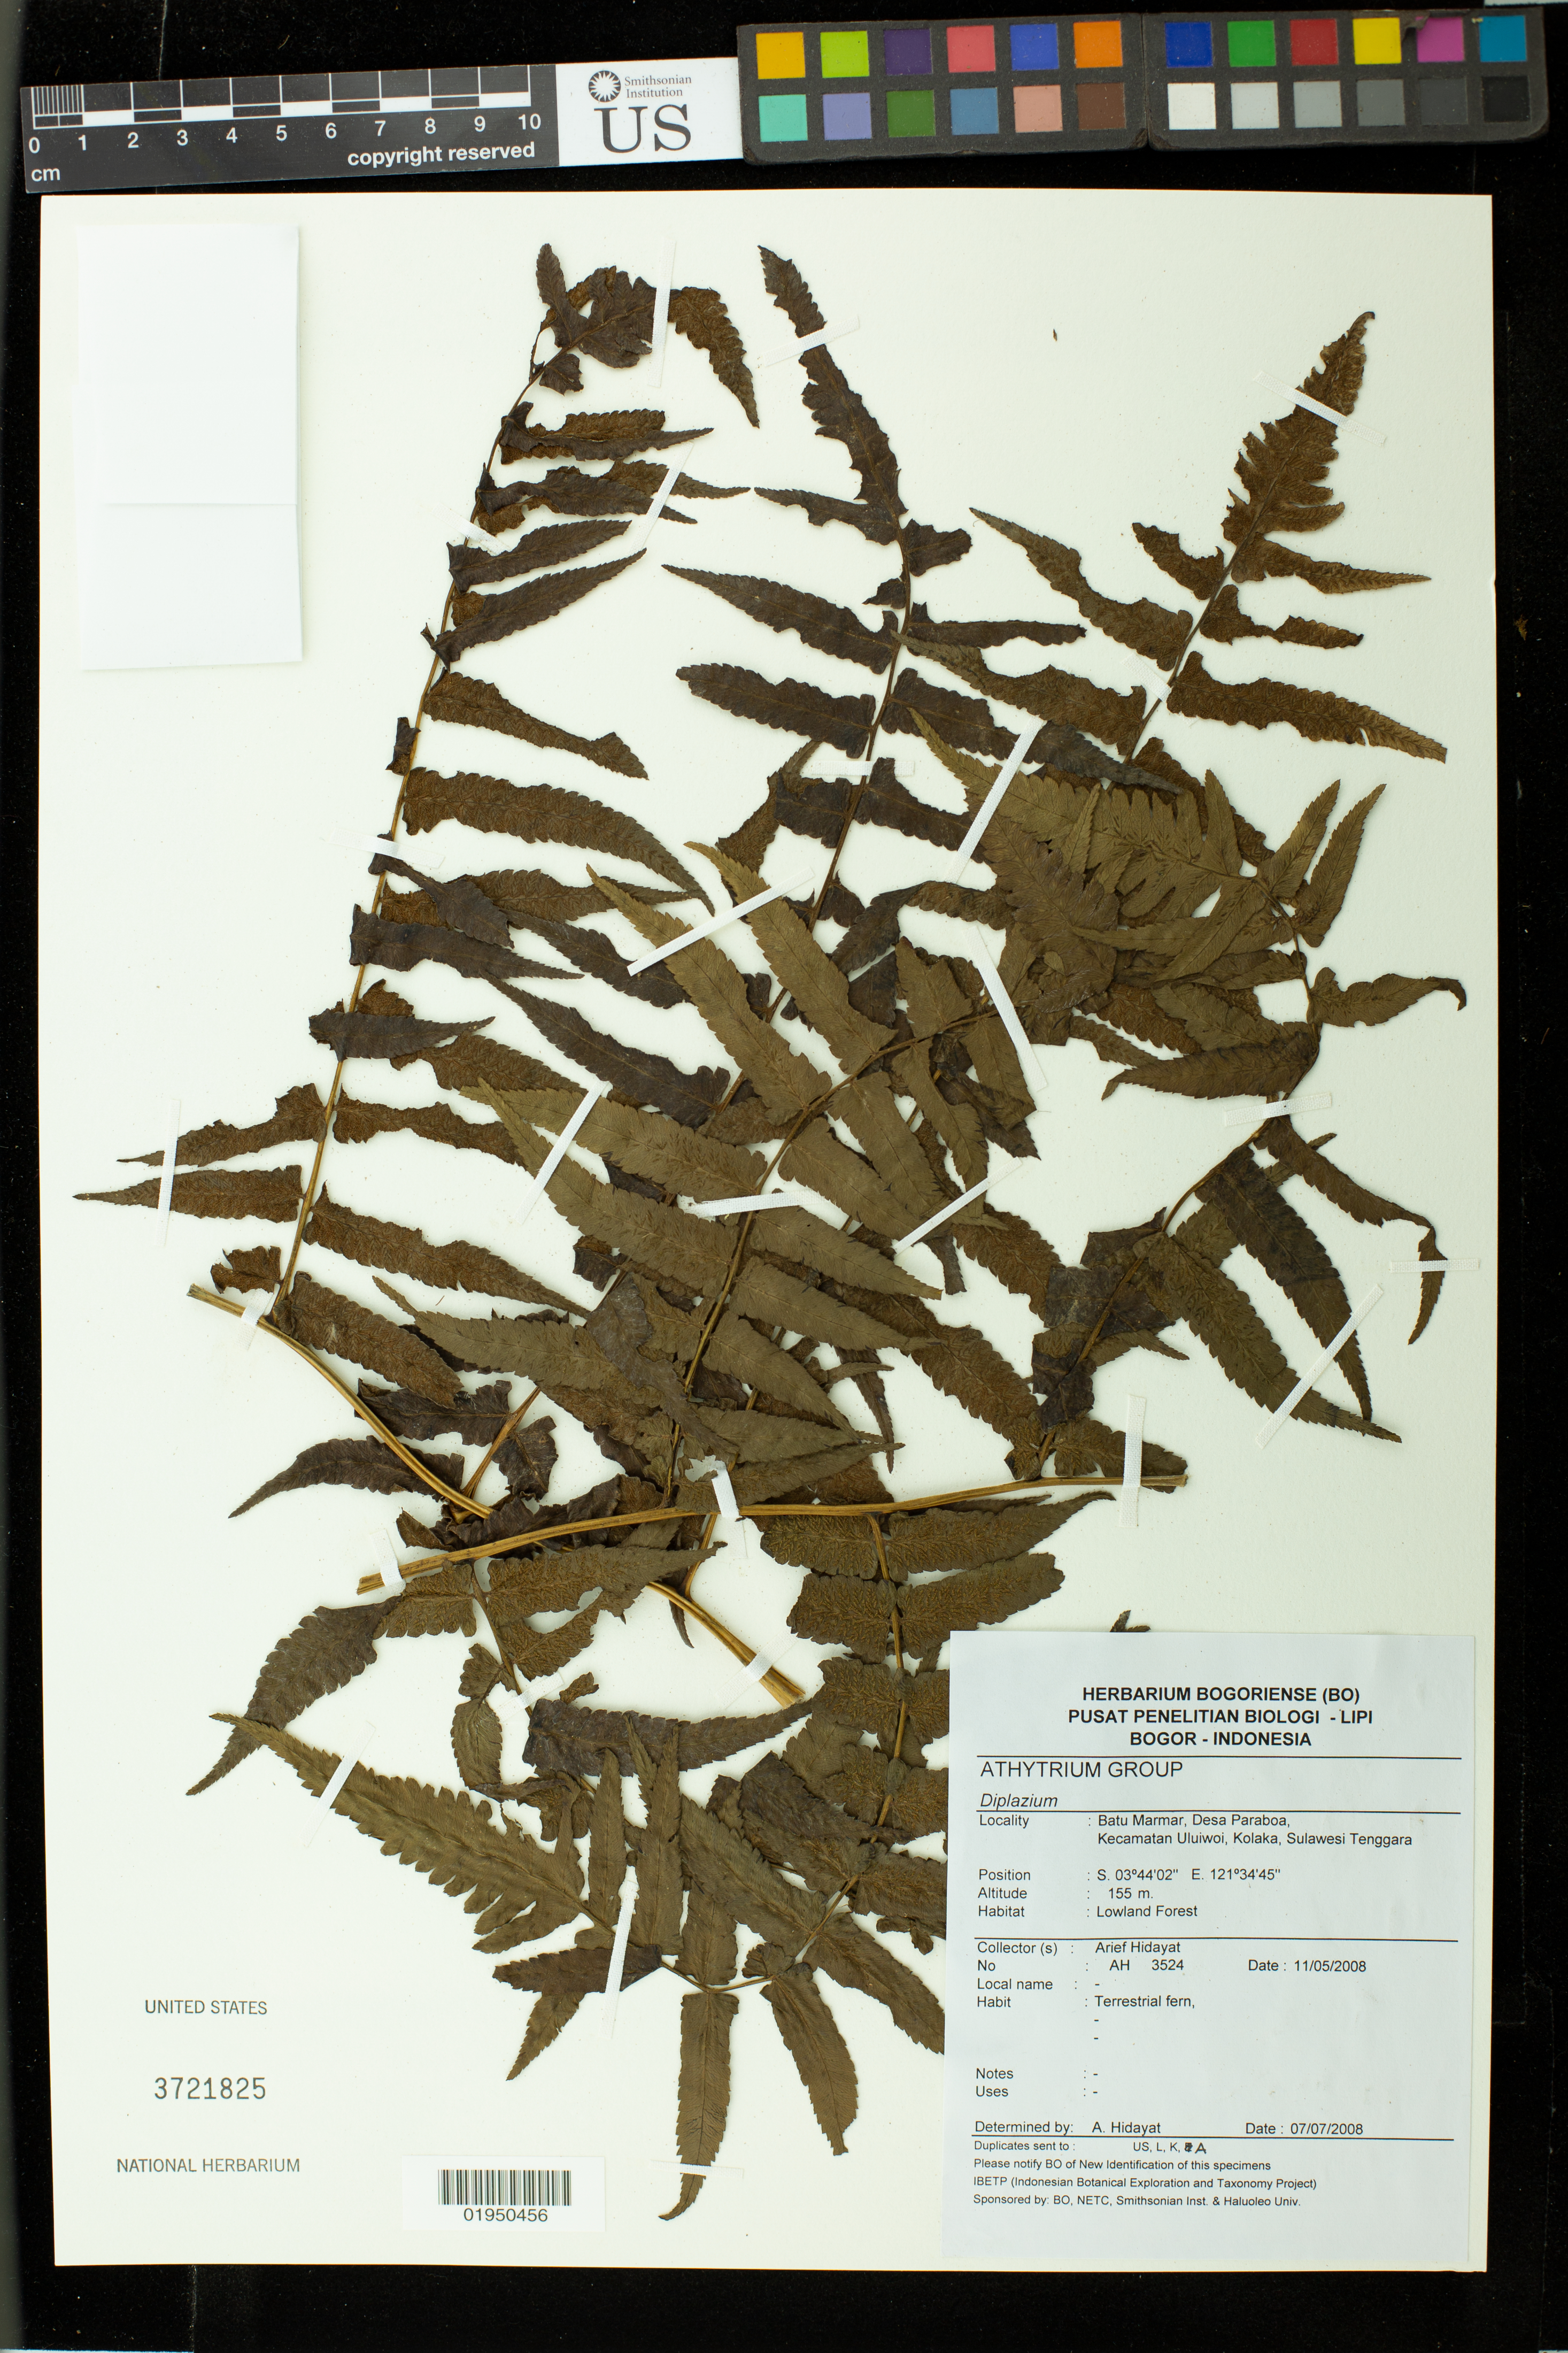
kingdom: Plantae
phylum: Tracheophyta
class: Polypodiopsida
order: Polypodiales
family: Athyriaceae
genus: Diplazium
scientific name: Diplazium sp.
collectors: A. Hidayat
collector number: AH 3524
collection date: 2008-05-11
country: Indonesia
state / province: Sulawesi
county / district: Sulawesi Tenggara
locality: Batu Mamar, Desa PAraboa, Kecamatan Uluiwoi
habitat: Lowland Forest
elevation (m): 242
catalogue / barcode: US 3721825